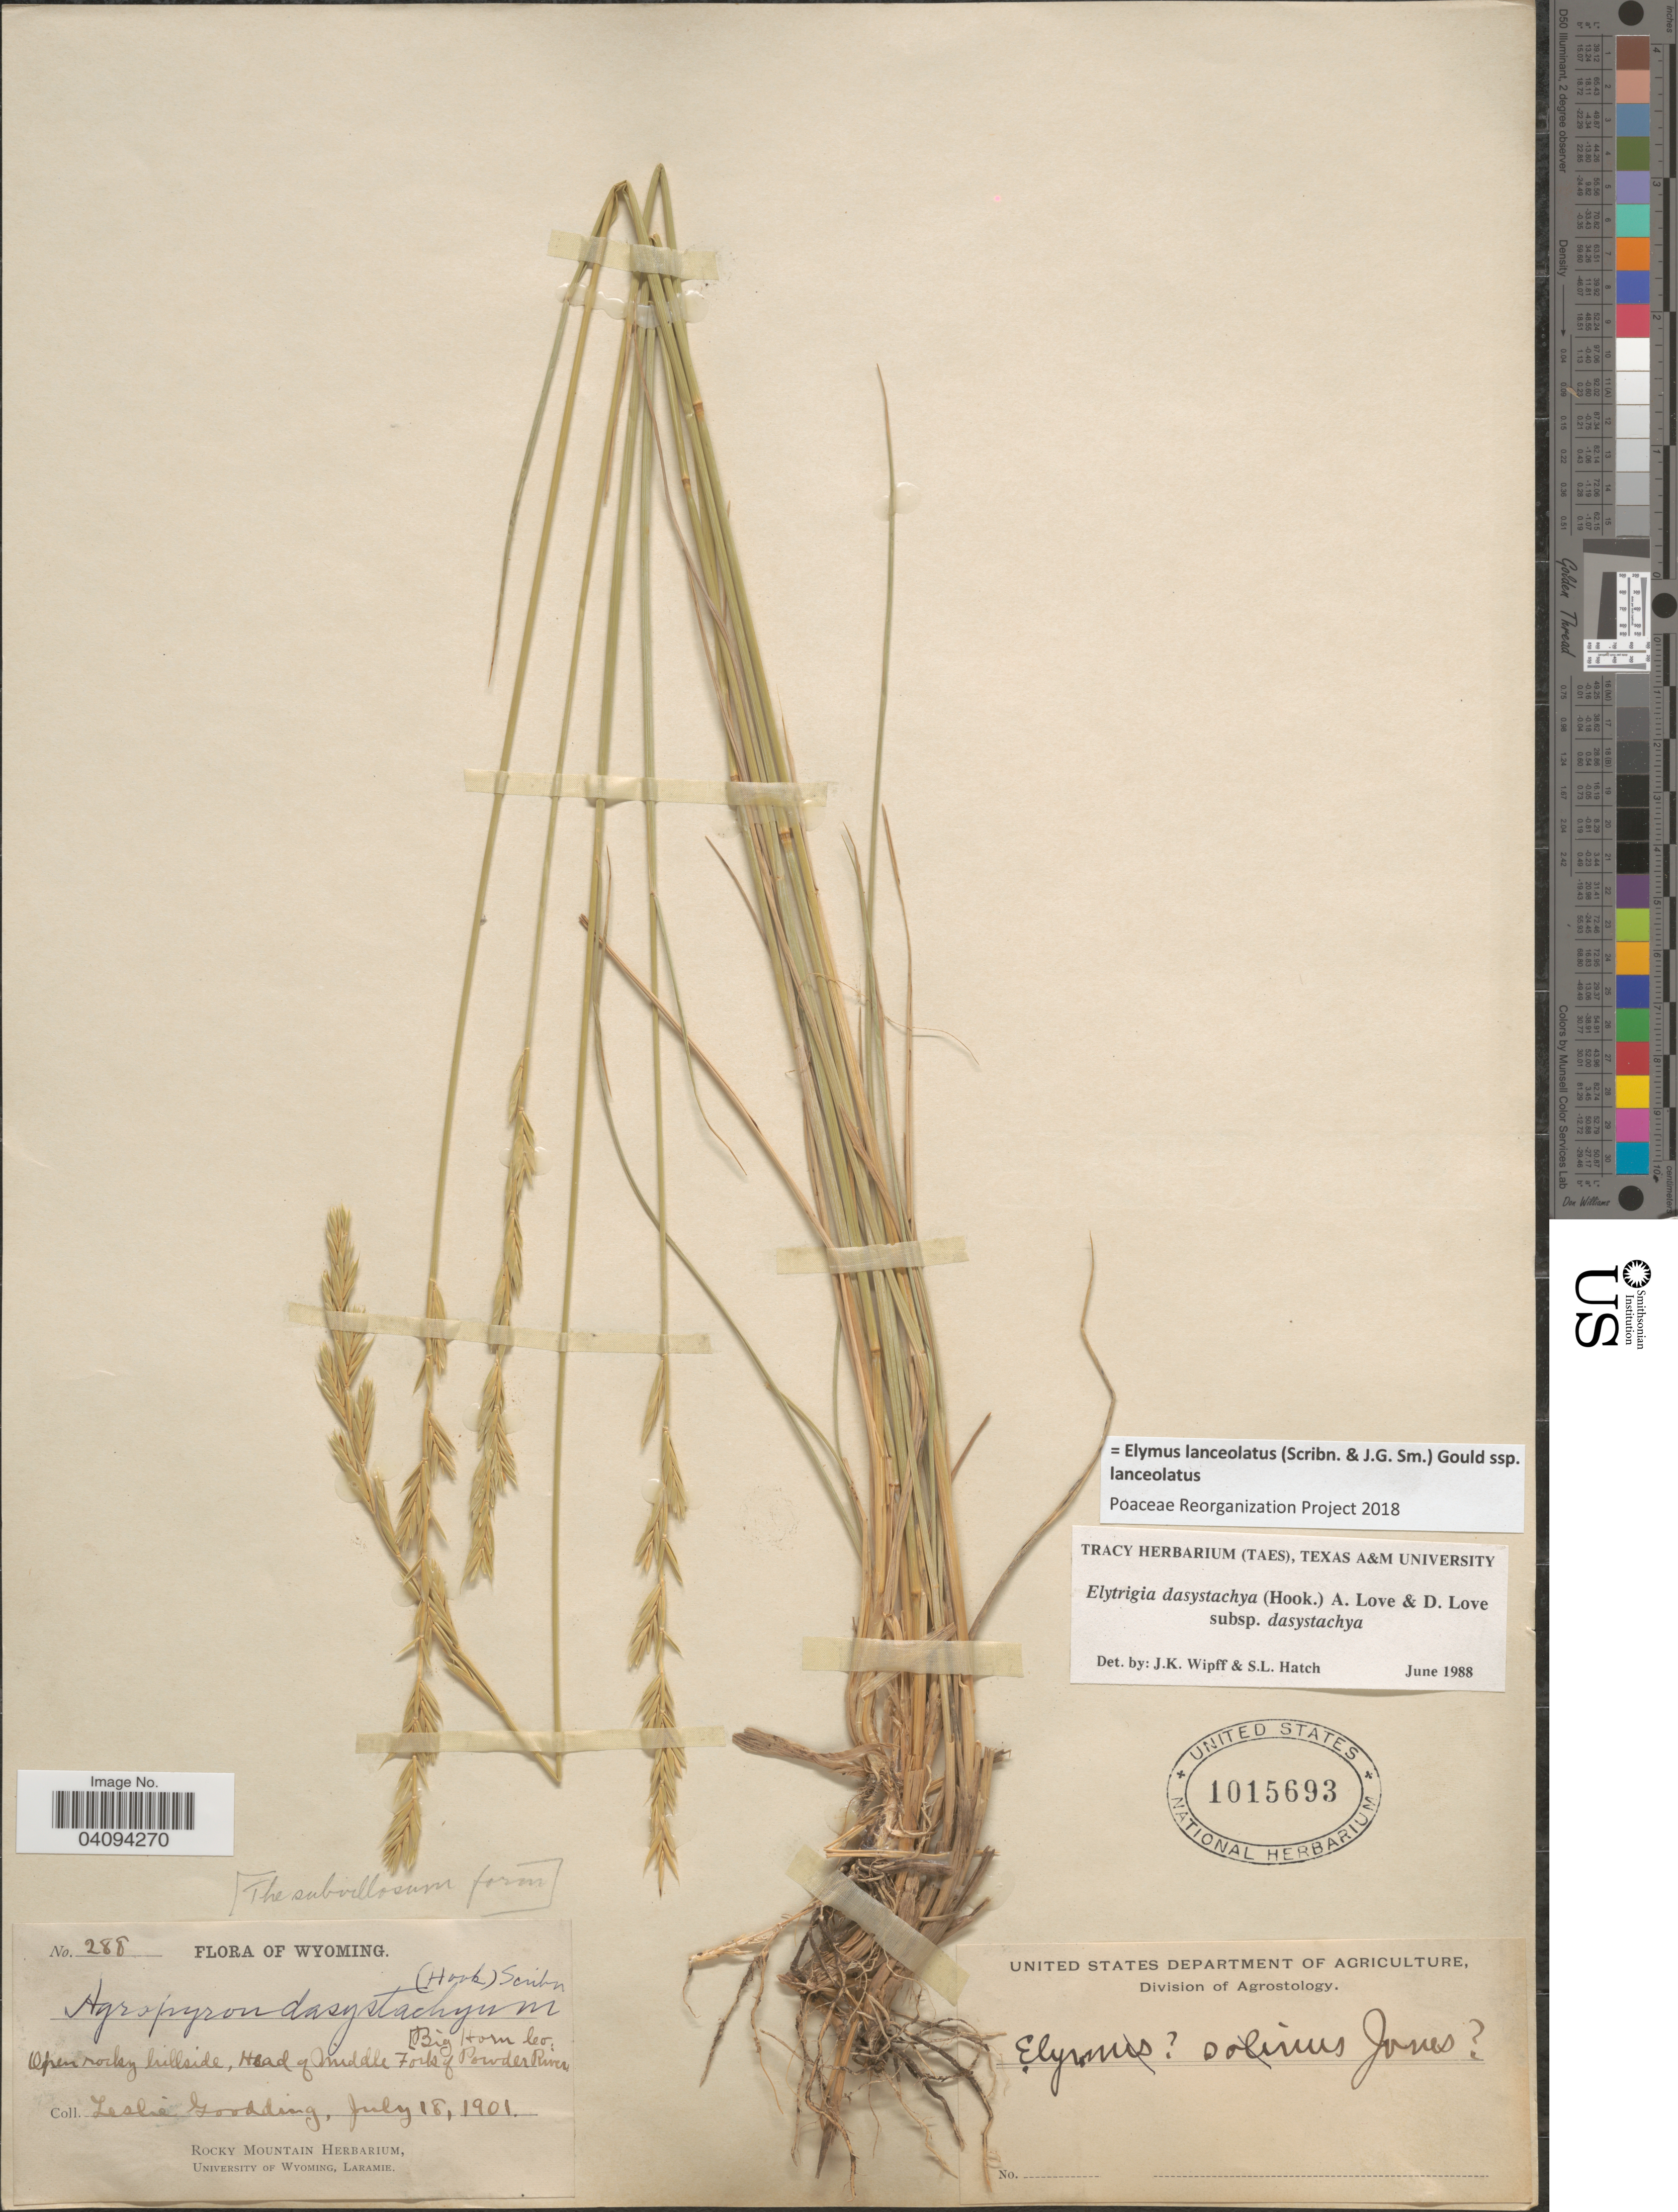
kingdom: Plantae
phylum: Tracheophyta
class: Liliopsida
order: Poales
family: Poaceae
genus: Elymus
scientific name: Elymus lanceolatus subsp. lanceolatus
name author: (Scribn. & J.G. Sm.) Gould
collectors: L. N. Goodding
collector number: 288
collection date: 1901-07-18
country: United States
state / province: Wyoming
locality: Open rocky hillside, Head of Middle Fork of Powder River. Big Horn Co.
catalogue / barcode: US 1015693